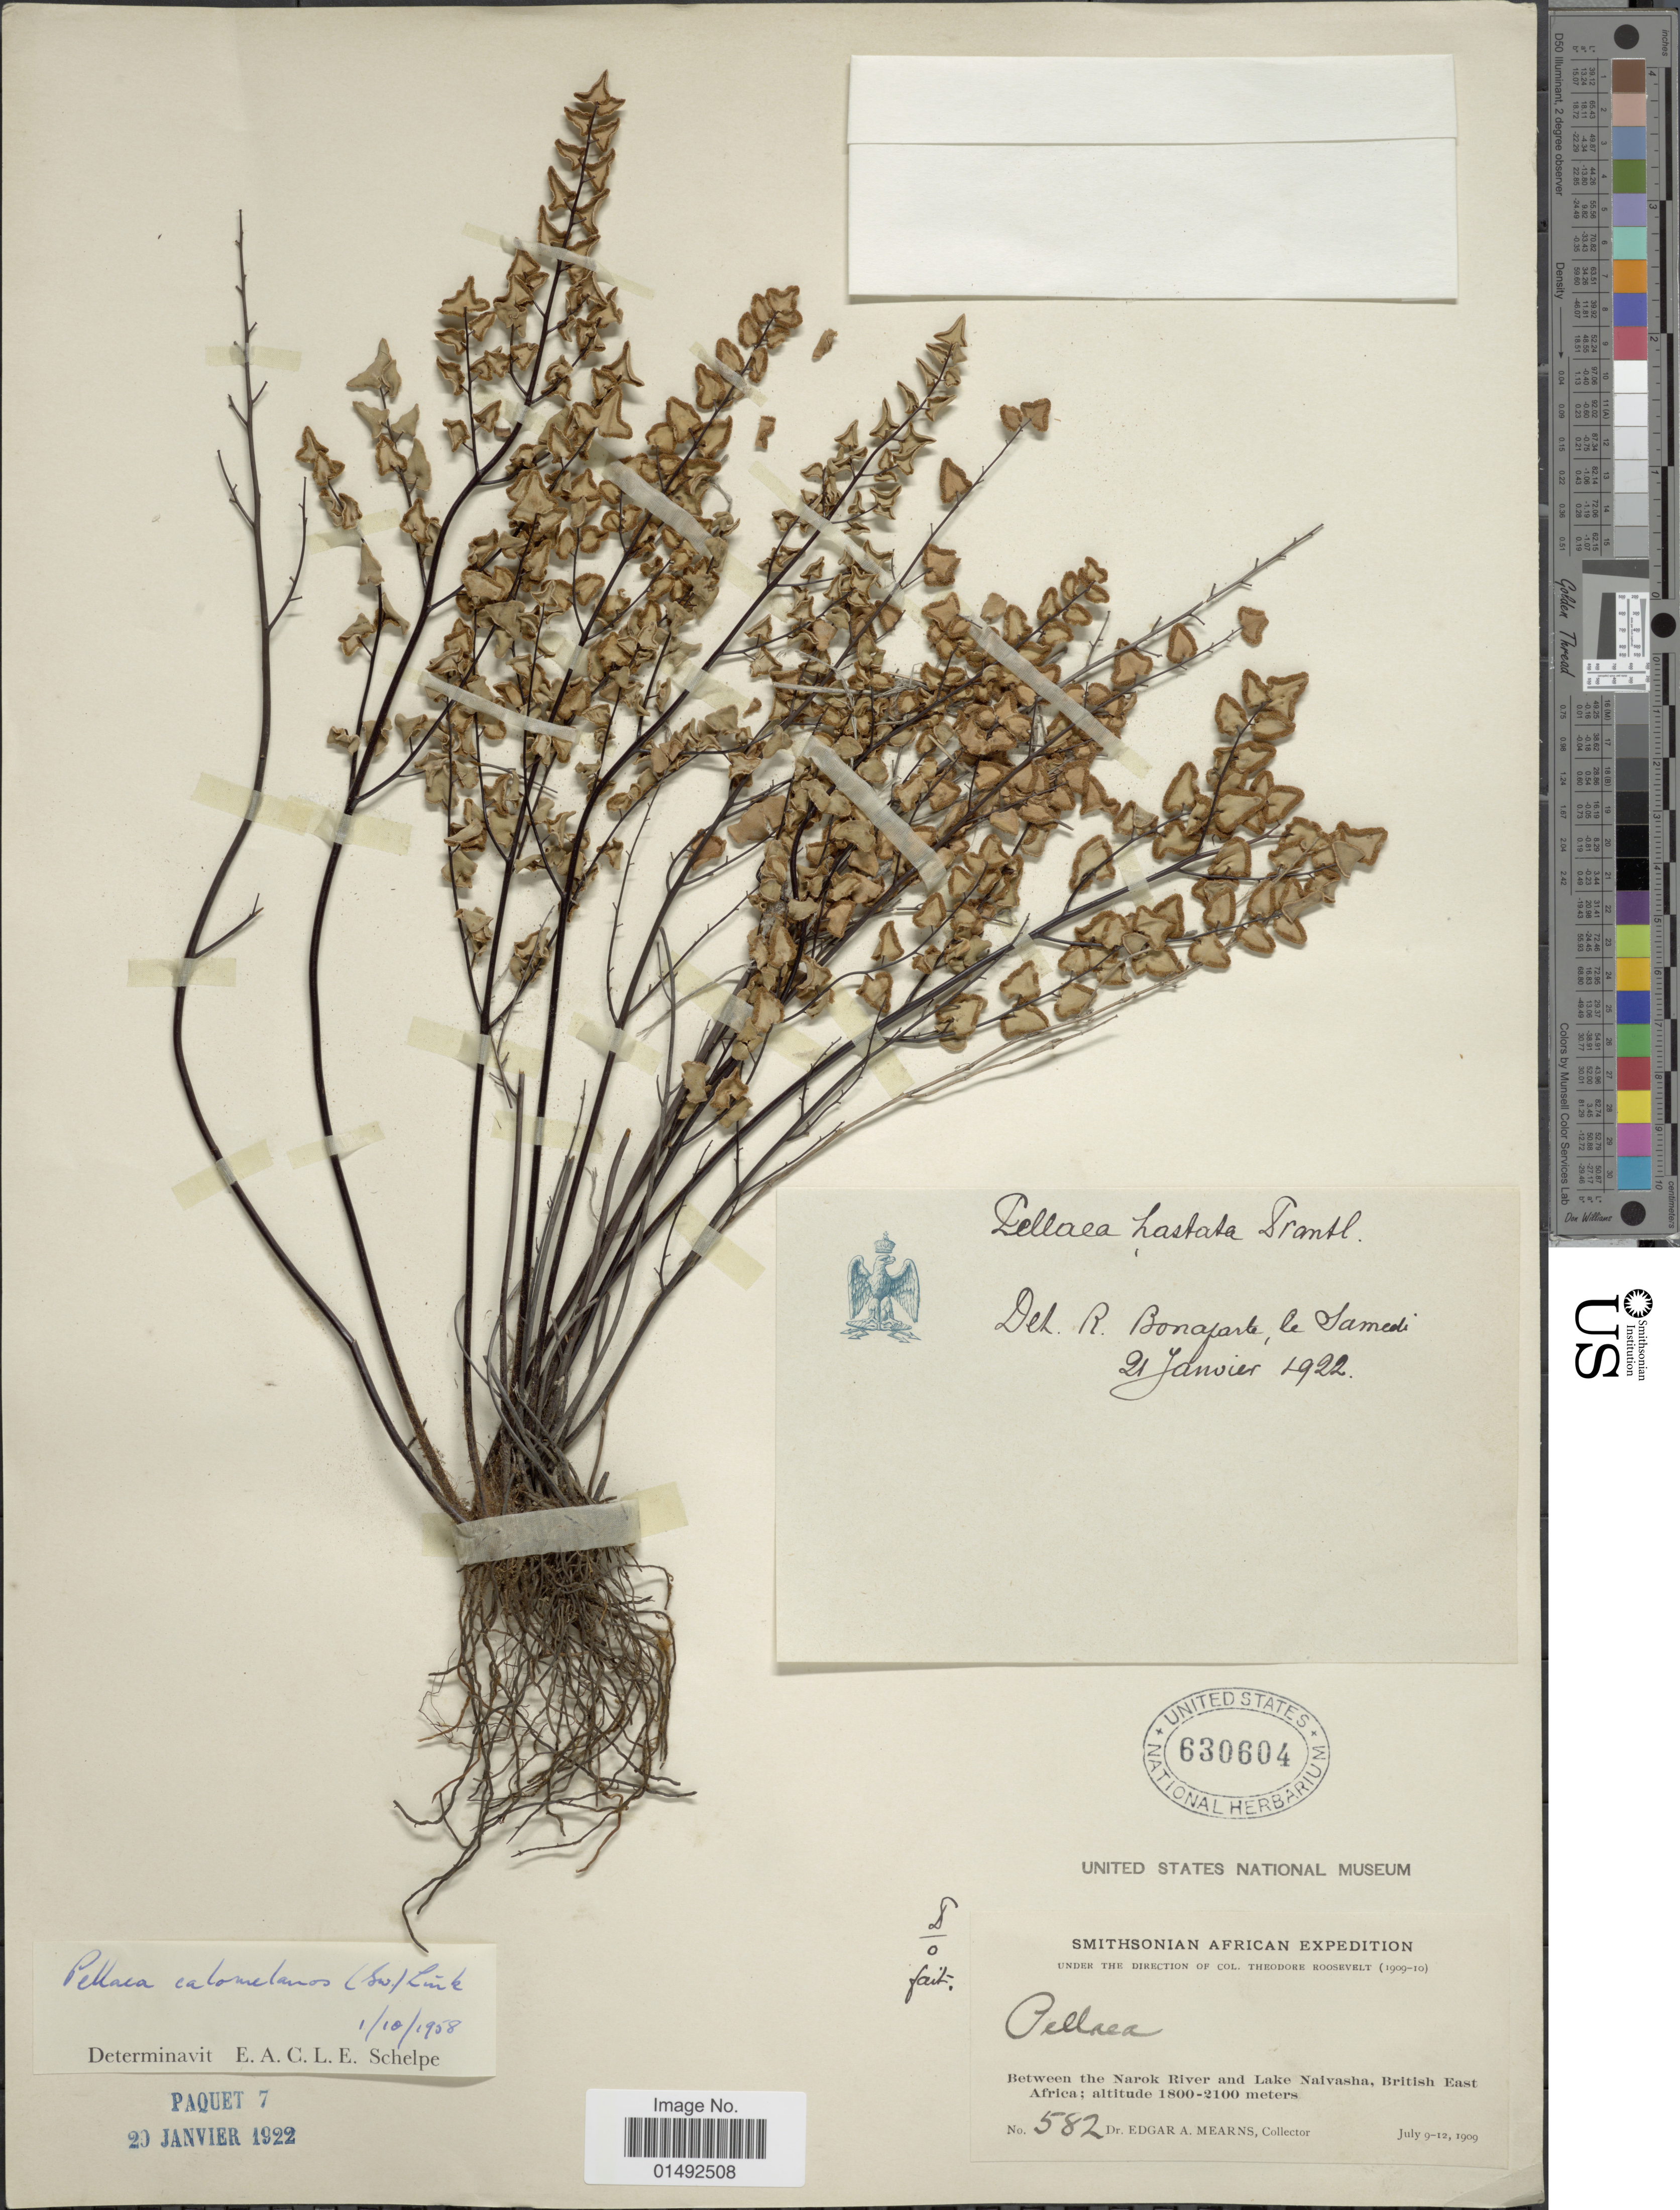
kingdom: Plantae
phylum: Tracheophyta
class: Polypodiopsida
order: Polypodiales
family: Pteridaceae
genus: Pellaea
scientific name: Pellaea calomelanos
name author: (Sw.) Link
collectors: E. A. Mearns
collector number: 582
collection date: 1909-07-09/1909-07-12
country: Kenya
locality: Between the Narok River and Lake Naivasha, British East Africa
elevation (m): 1800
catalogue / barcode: US 630604